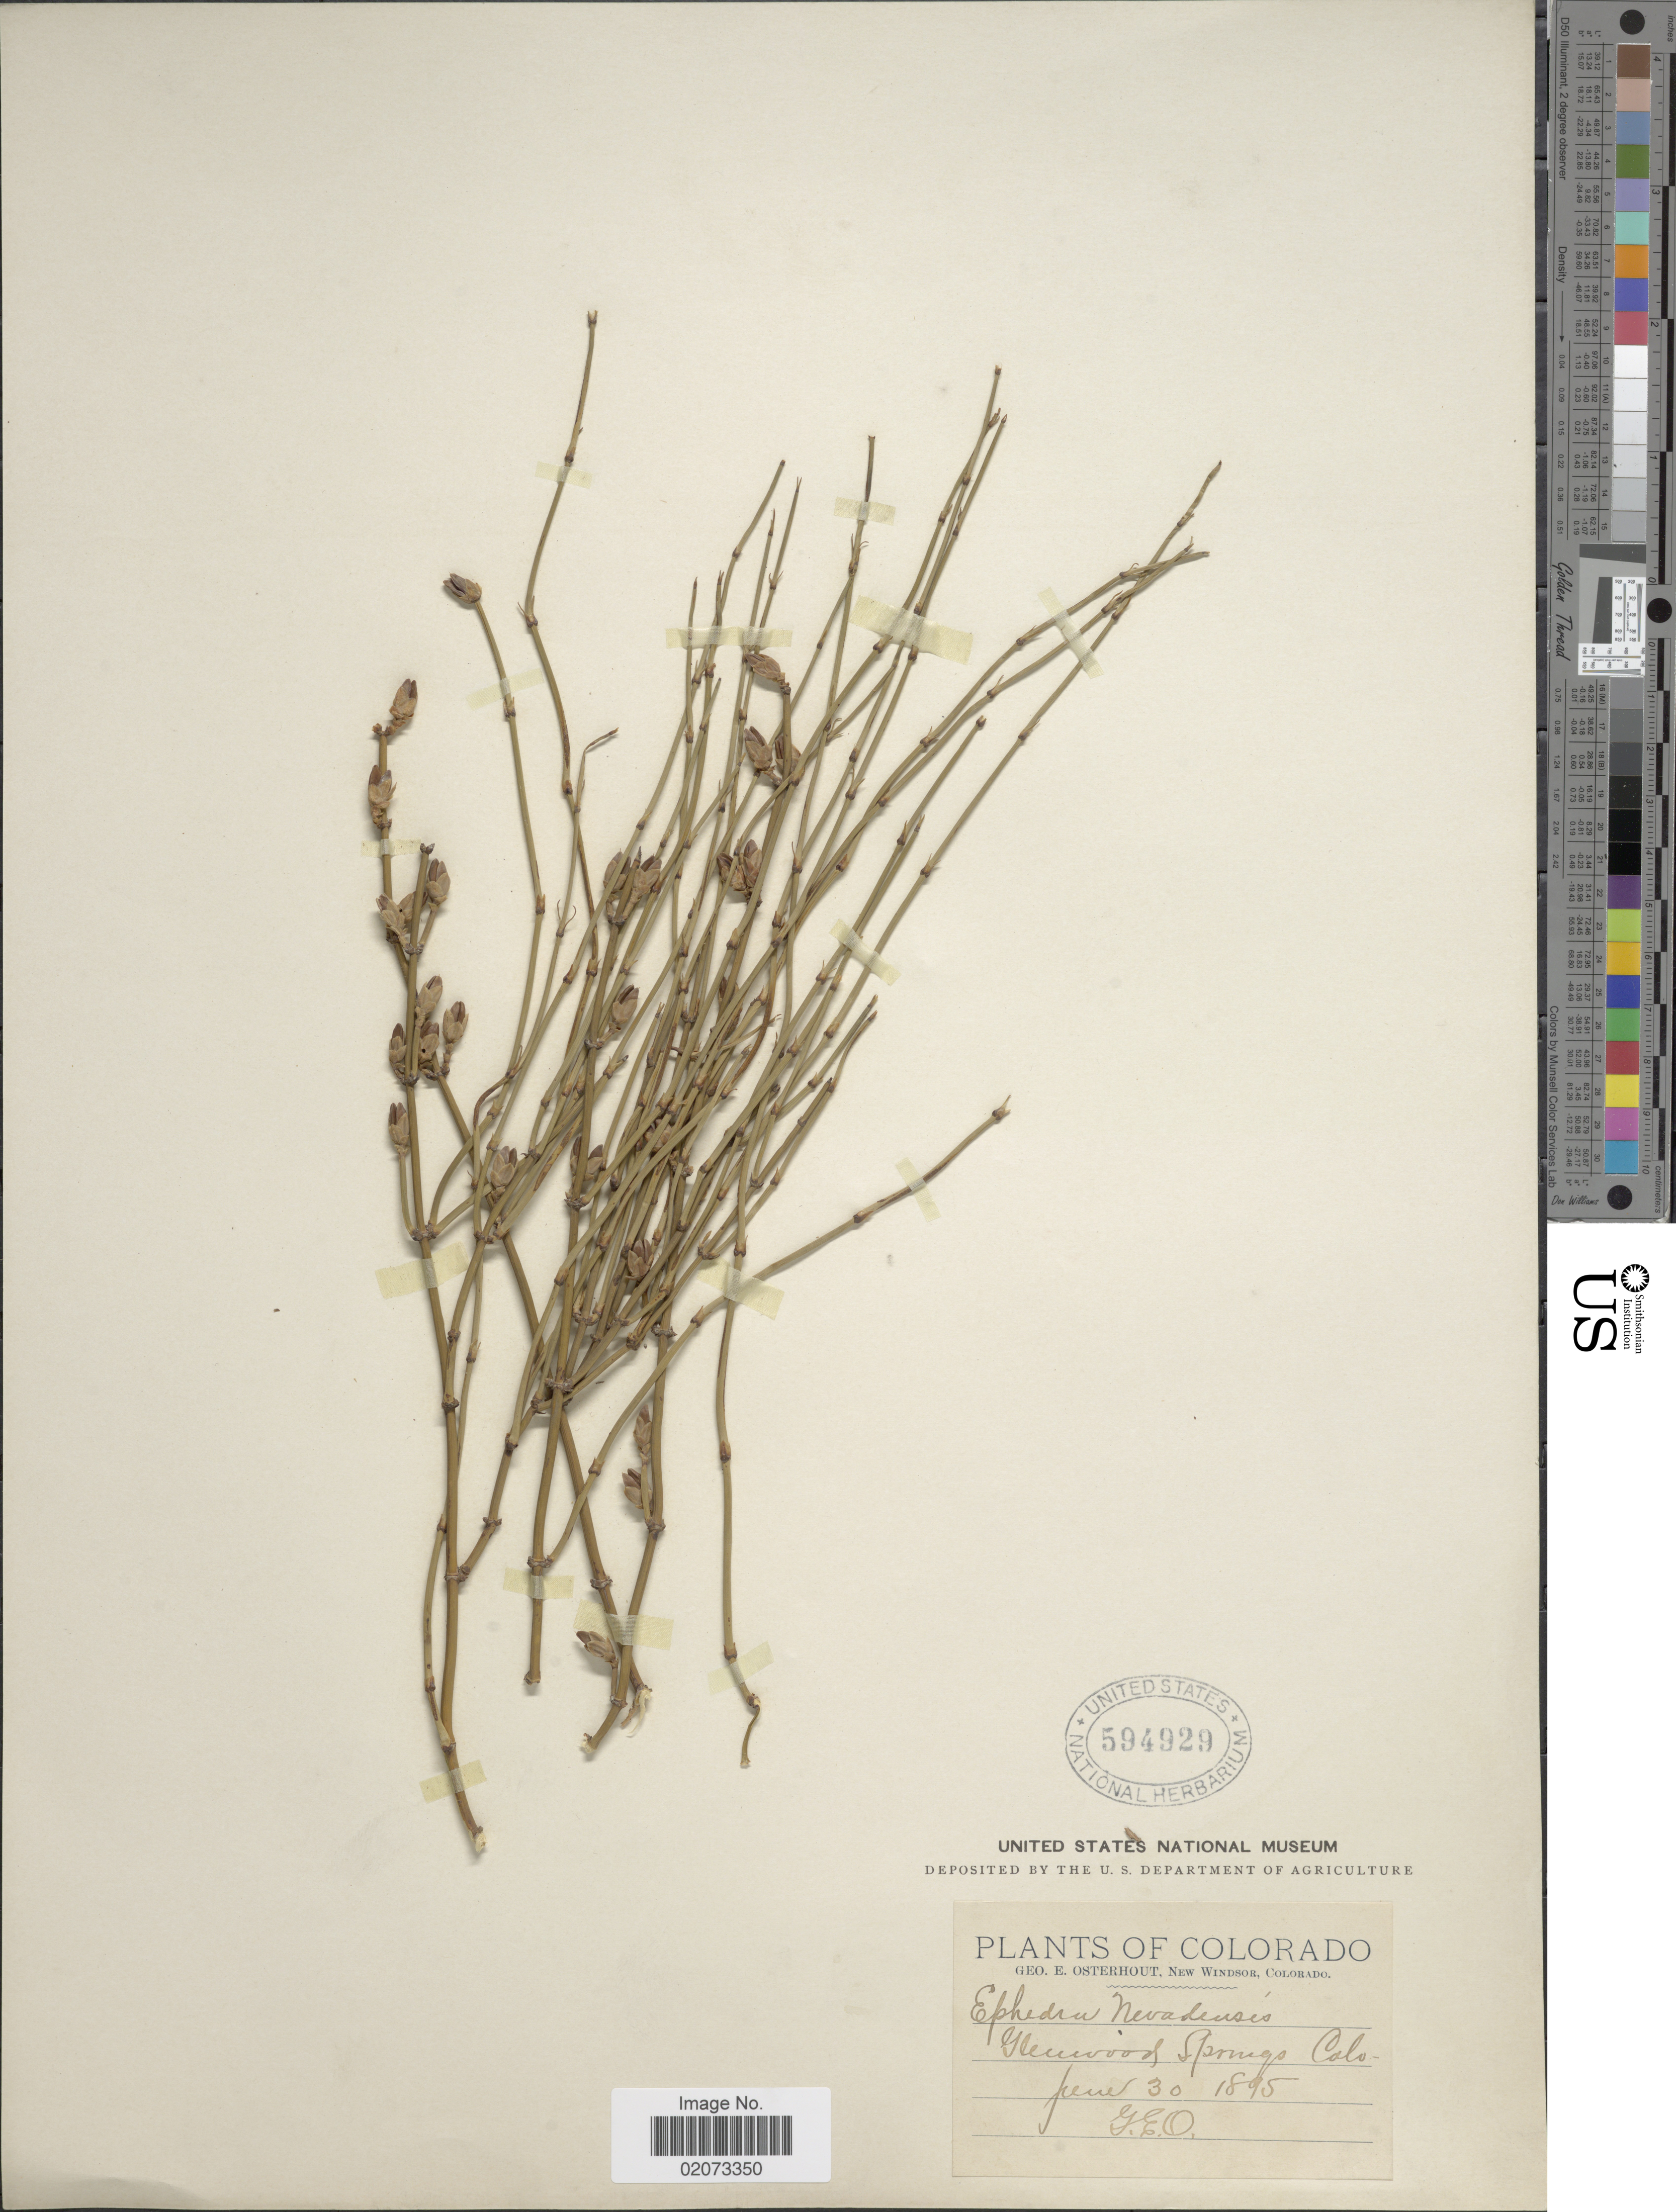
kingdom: Plantae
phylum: Tracheophyta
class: Gnetopsida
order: Ephedrales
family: Ephedraceae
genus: Ephedra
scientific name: Ephedra nevadensis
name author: S. Watson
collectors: G. Osterhout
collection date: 1895-06-30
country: United States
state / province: Colorado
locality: Glenwood Springs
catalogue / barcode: US 594929